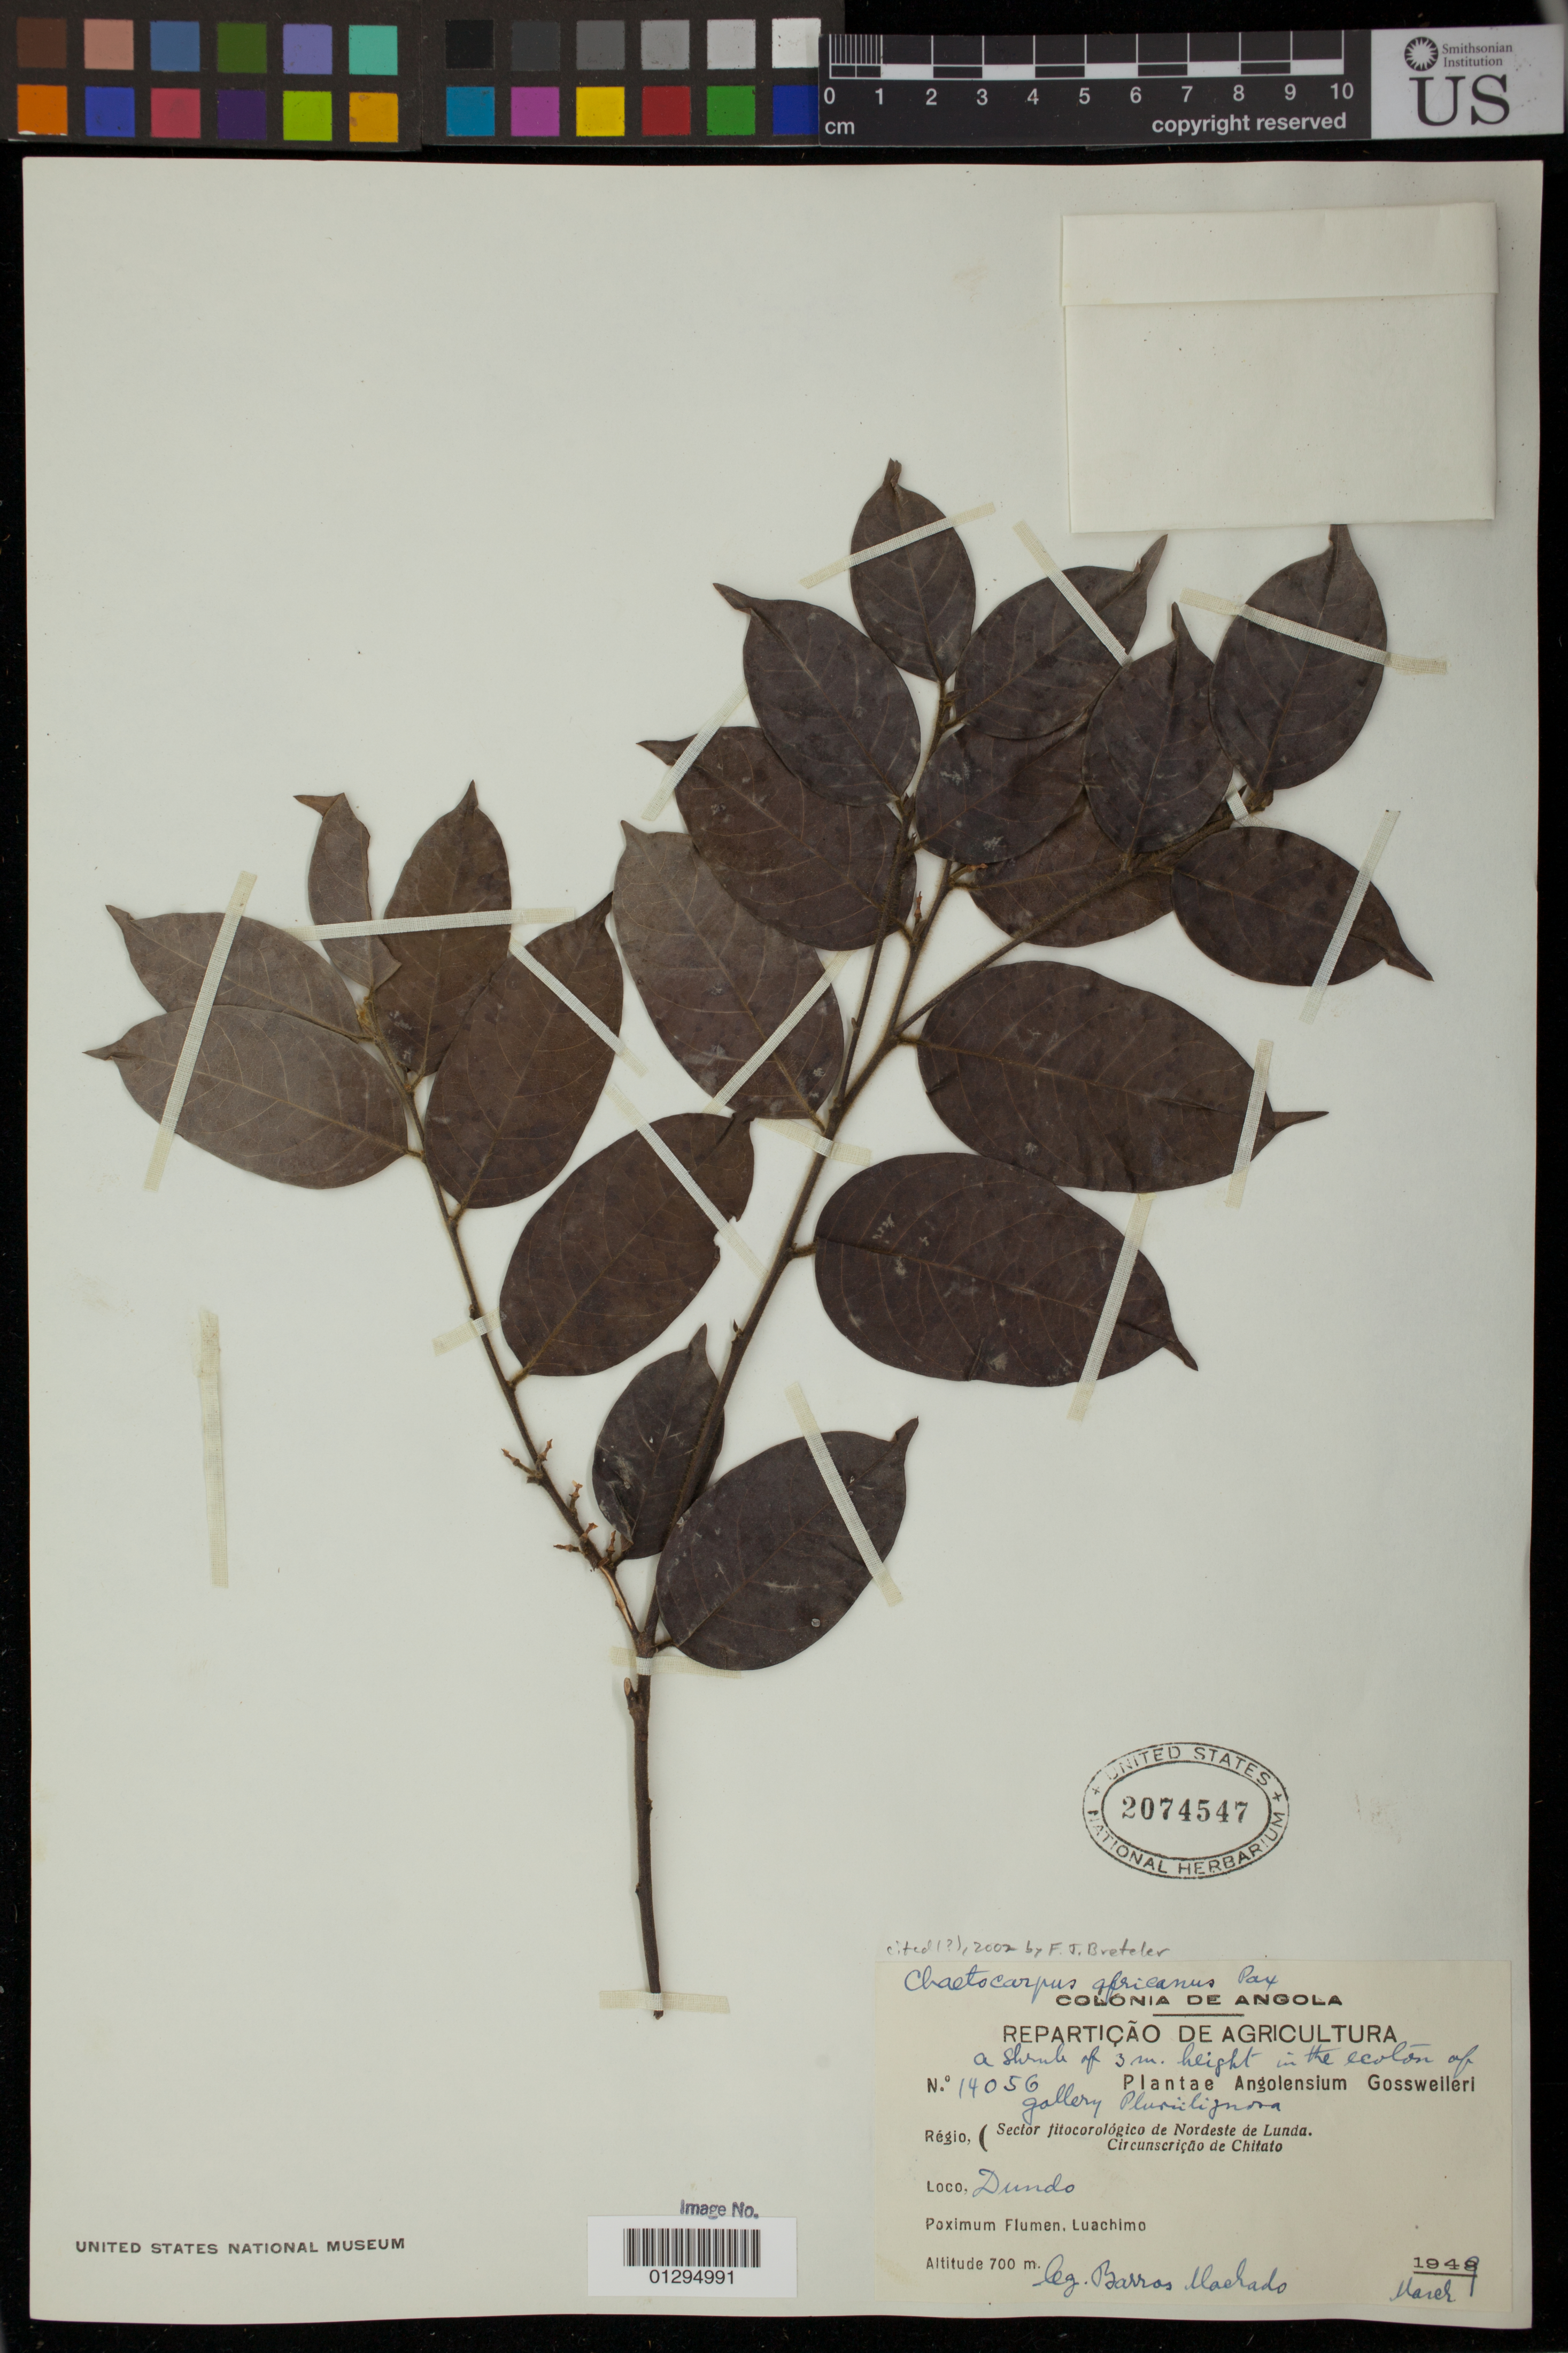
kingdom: Plantae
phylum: Tracheophyta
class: Magnoliopsida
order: Malpighiales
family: Peraceae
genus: Chaetocarpus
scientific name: Chaetocarpus africanus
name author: Pax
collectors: B. Machado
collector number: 14056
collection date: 1949-03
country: Angola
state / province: Lunda Norte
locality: Sector fitocorologico de Nordeste de Lunda. Circunscrição de Chitato. Dundo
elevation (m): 700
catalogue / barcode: US 2074547